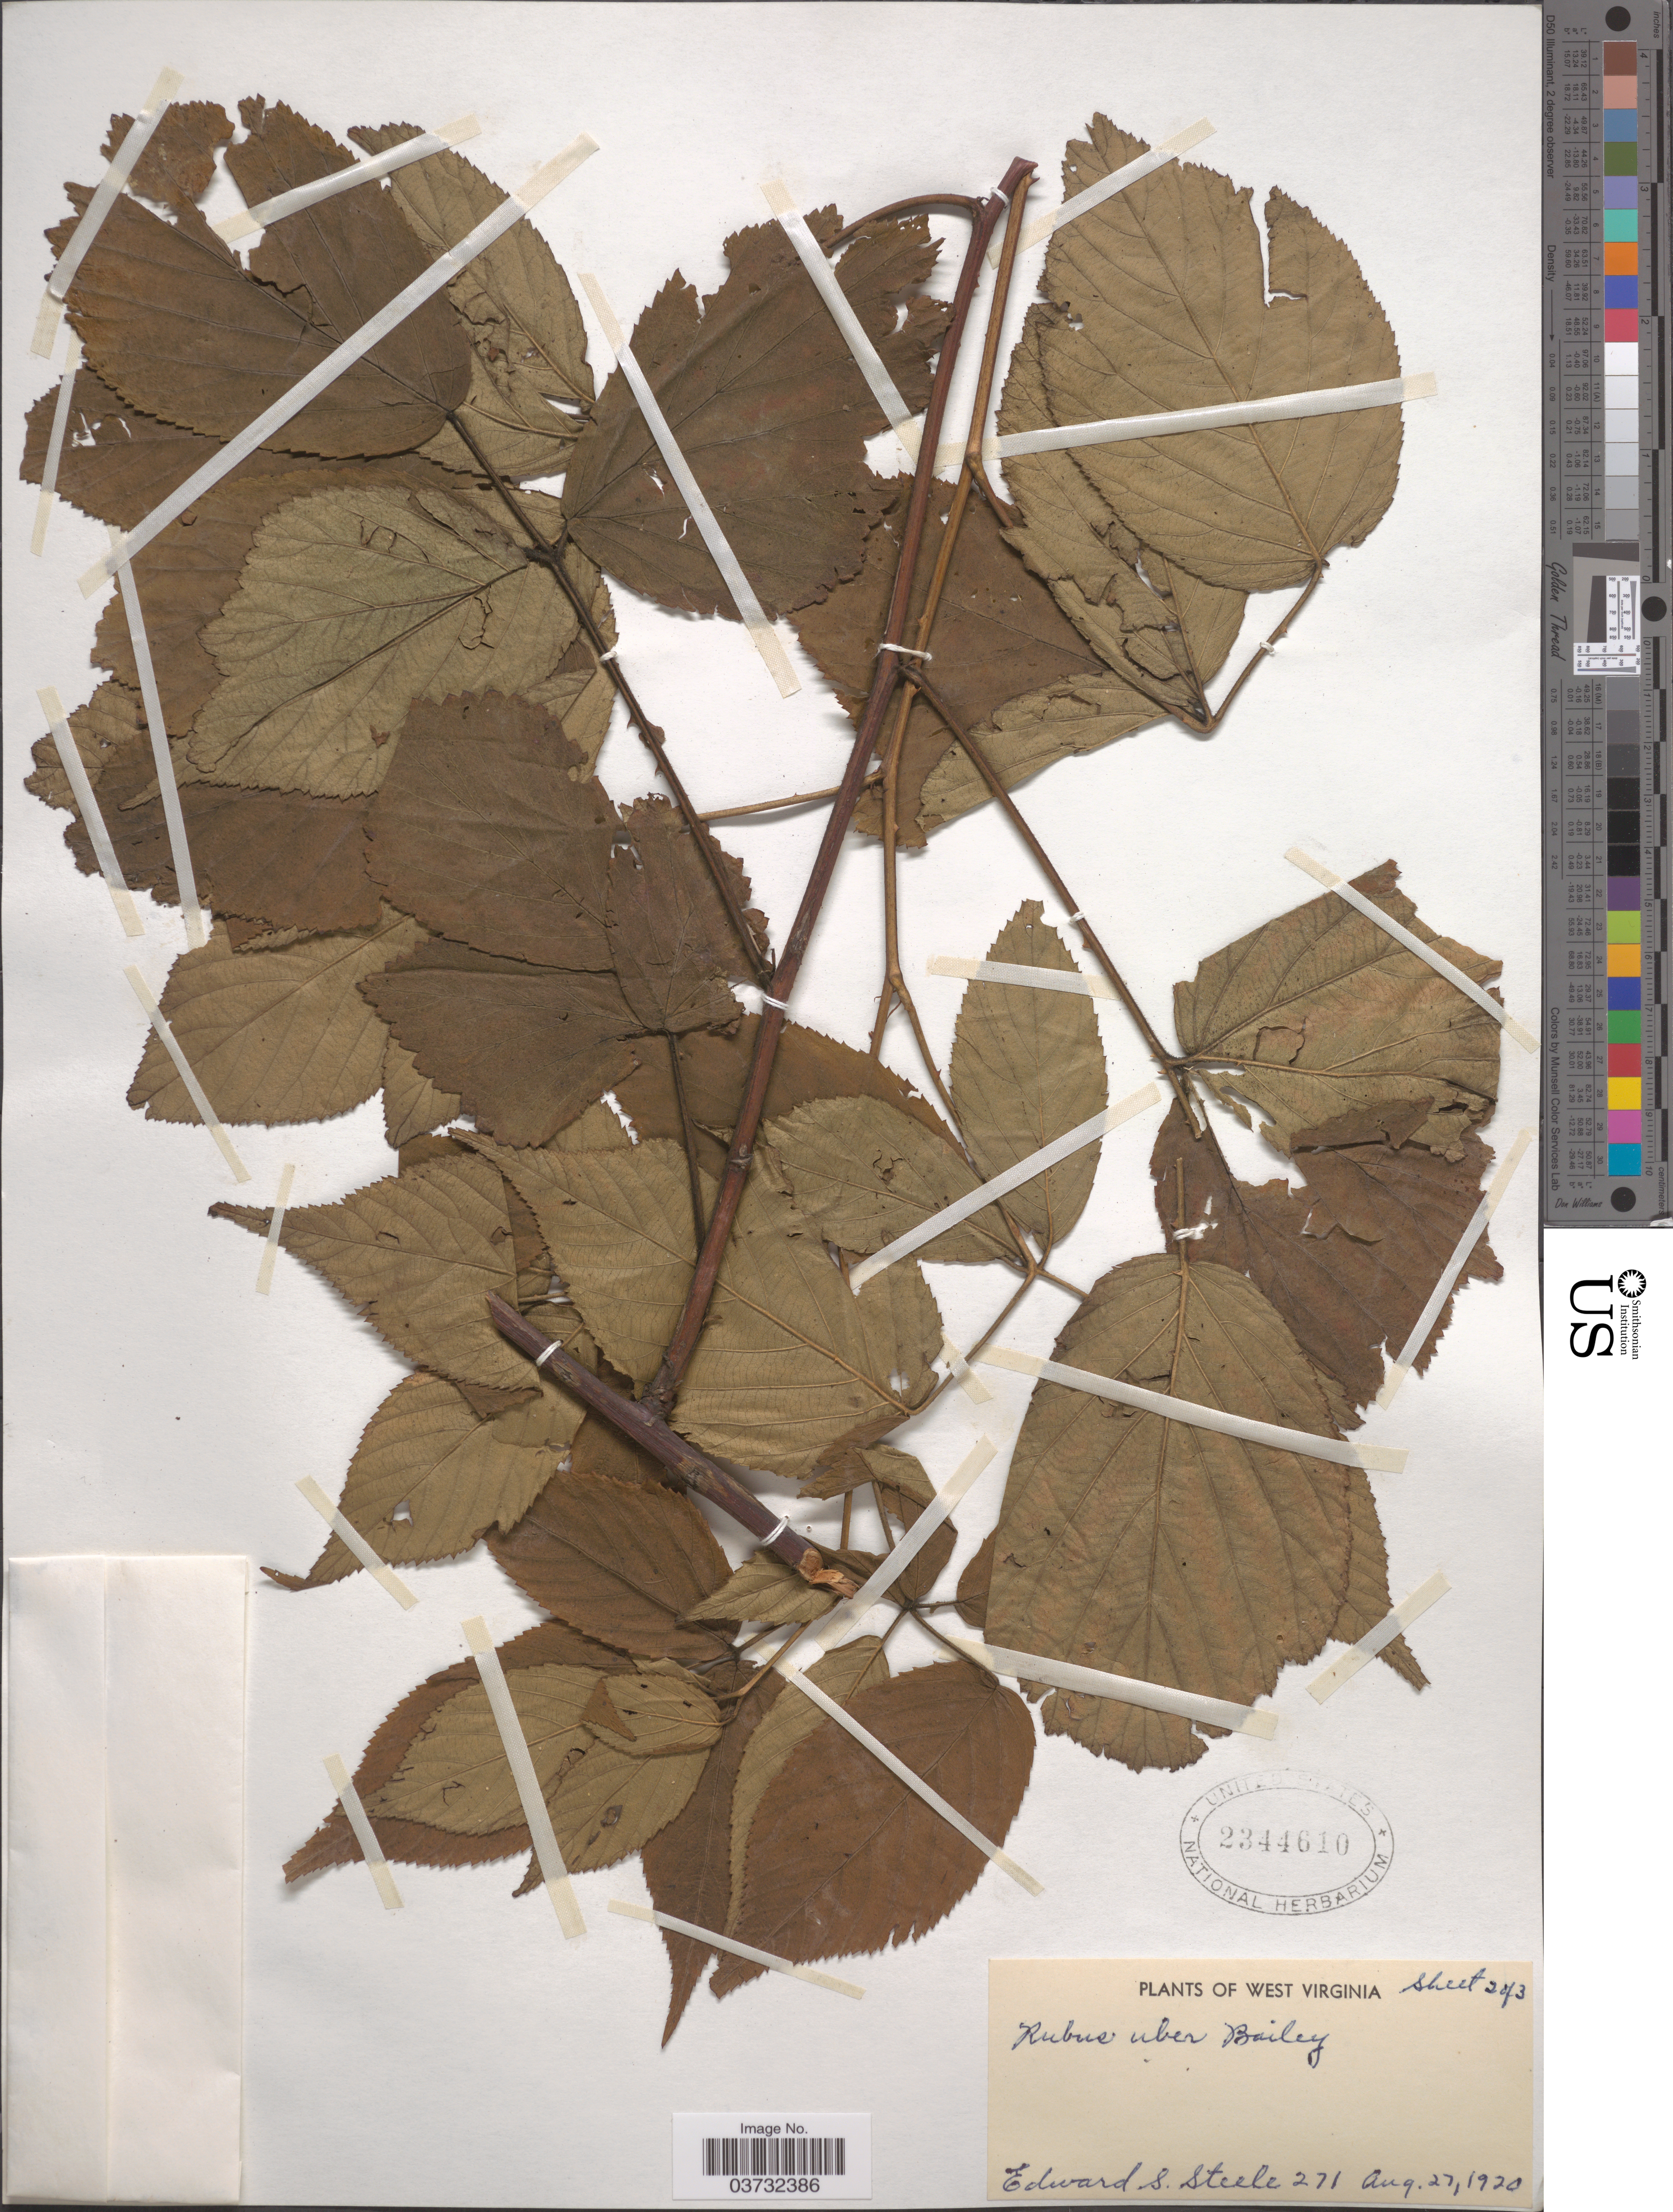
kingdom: Plantae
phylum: Tracheophyta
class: Magnoliopsida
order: Rosales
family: Rosaceae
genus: Rubus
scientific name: Rubus uber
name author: L.H. Bailey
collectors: E. Steele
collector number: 271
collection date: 1920-08-27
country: United States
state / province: West Virginia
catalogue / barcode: US 2344610